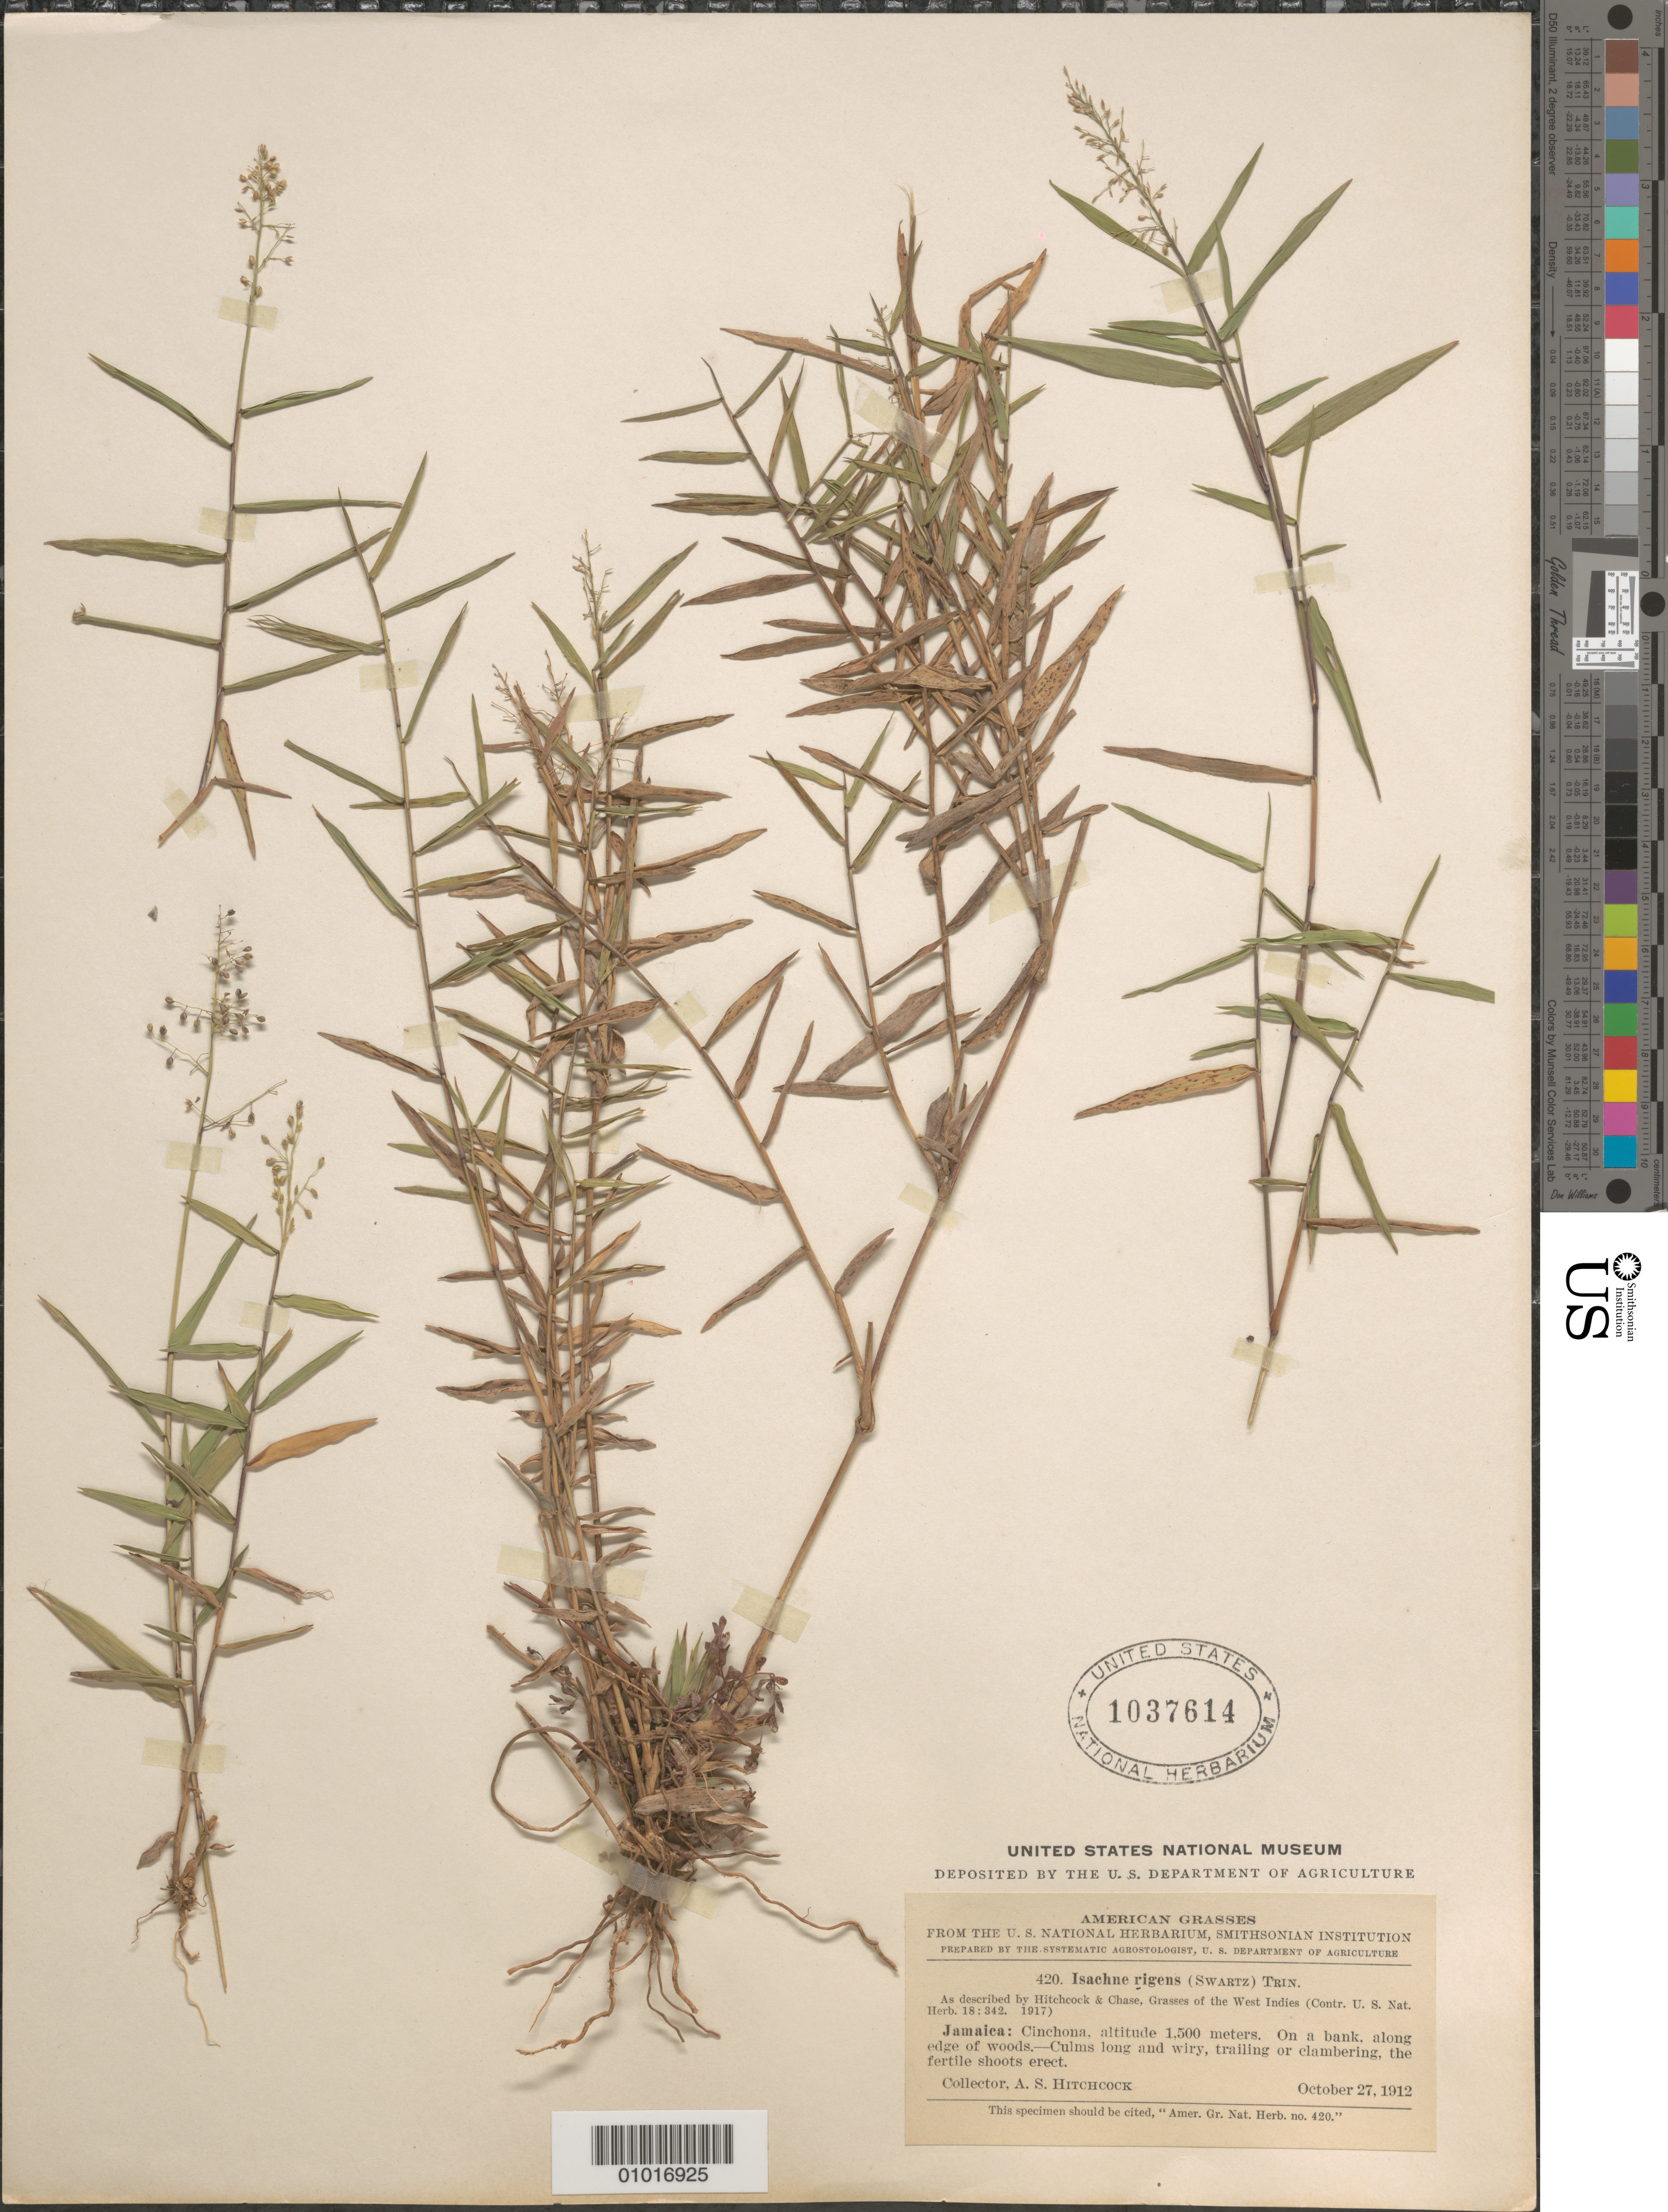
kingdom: Plantae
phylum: Tracheophyta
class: Liliopsida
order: Poales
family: Poaceae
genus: Isachne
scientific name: Isachne rigens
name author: (Sw.) Trin.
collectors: A. S. Hitchcock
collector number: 420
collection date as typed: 27 Oct 1912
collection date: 1912-10-27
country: Jamaica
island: Jamaica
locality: Jamaica: Cinchona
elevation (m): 1500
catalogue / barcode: US 1037614